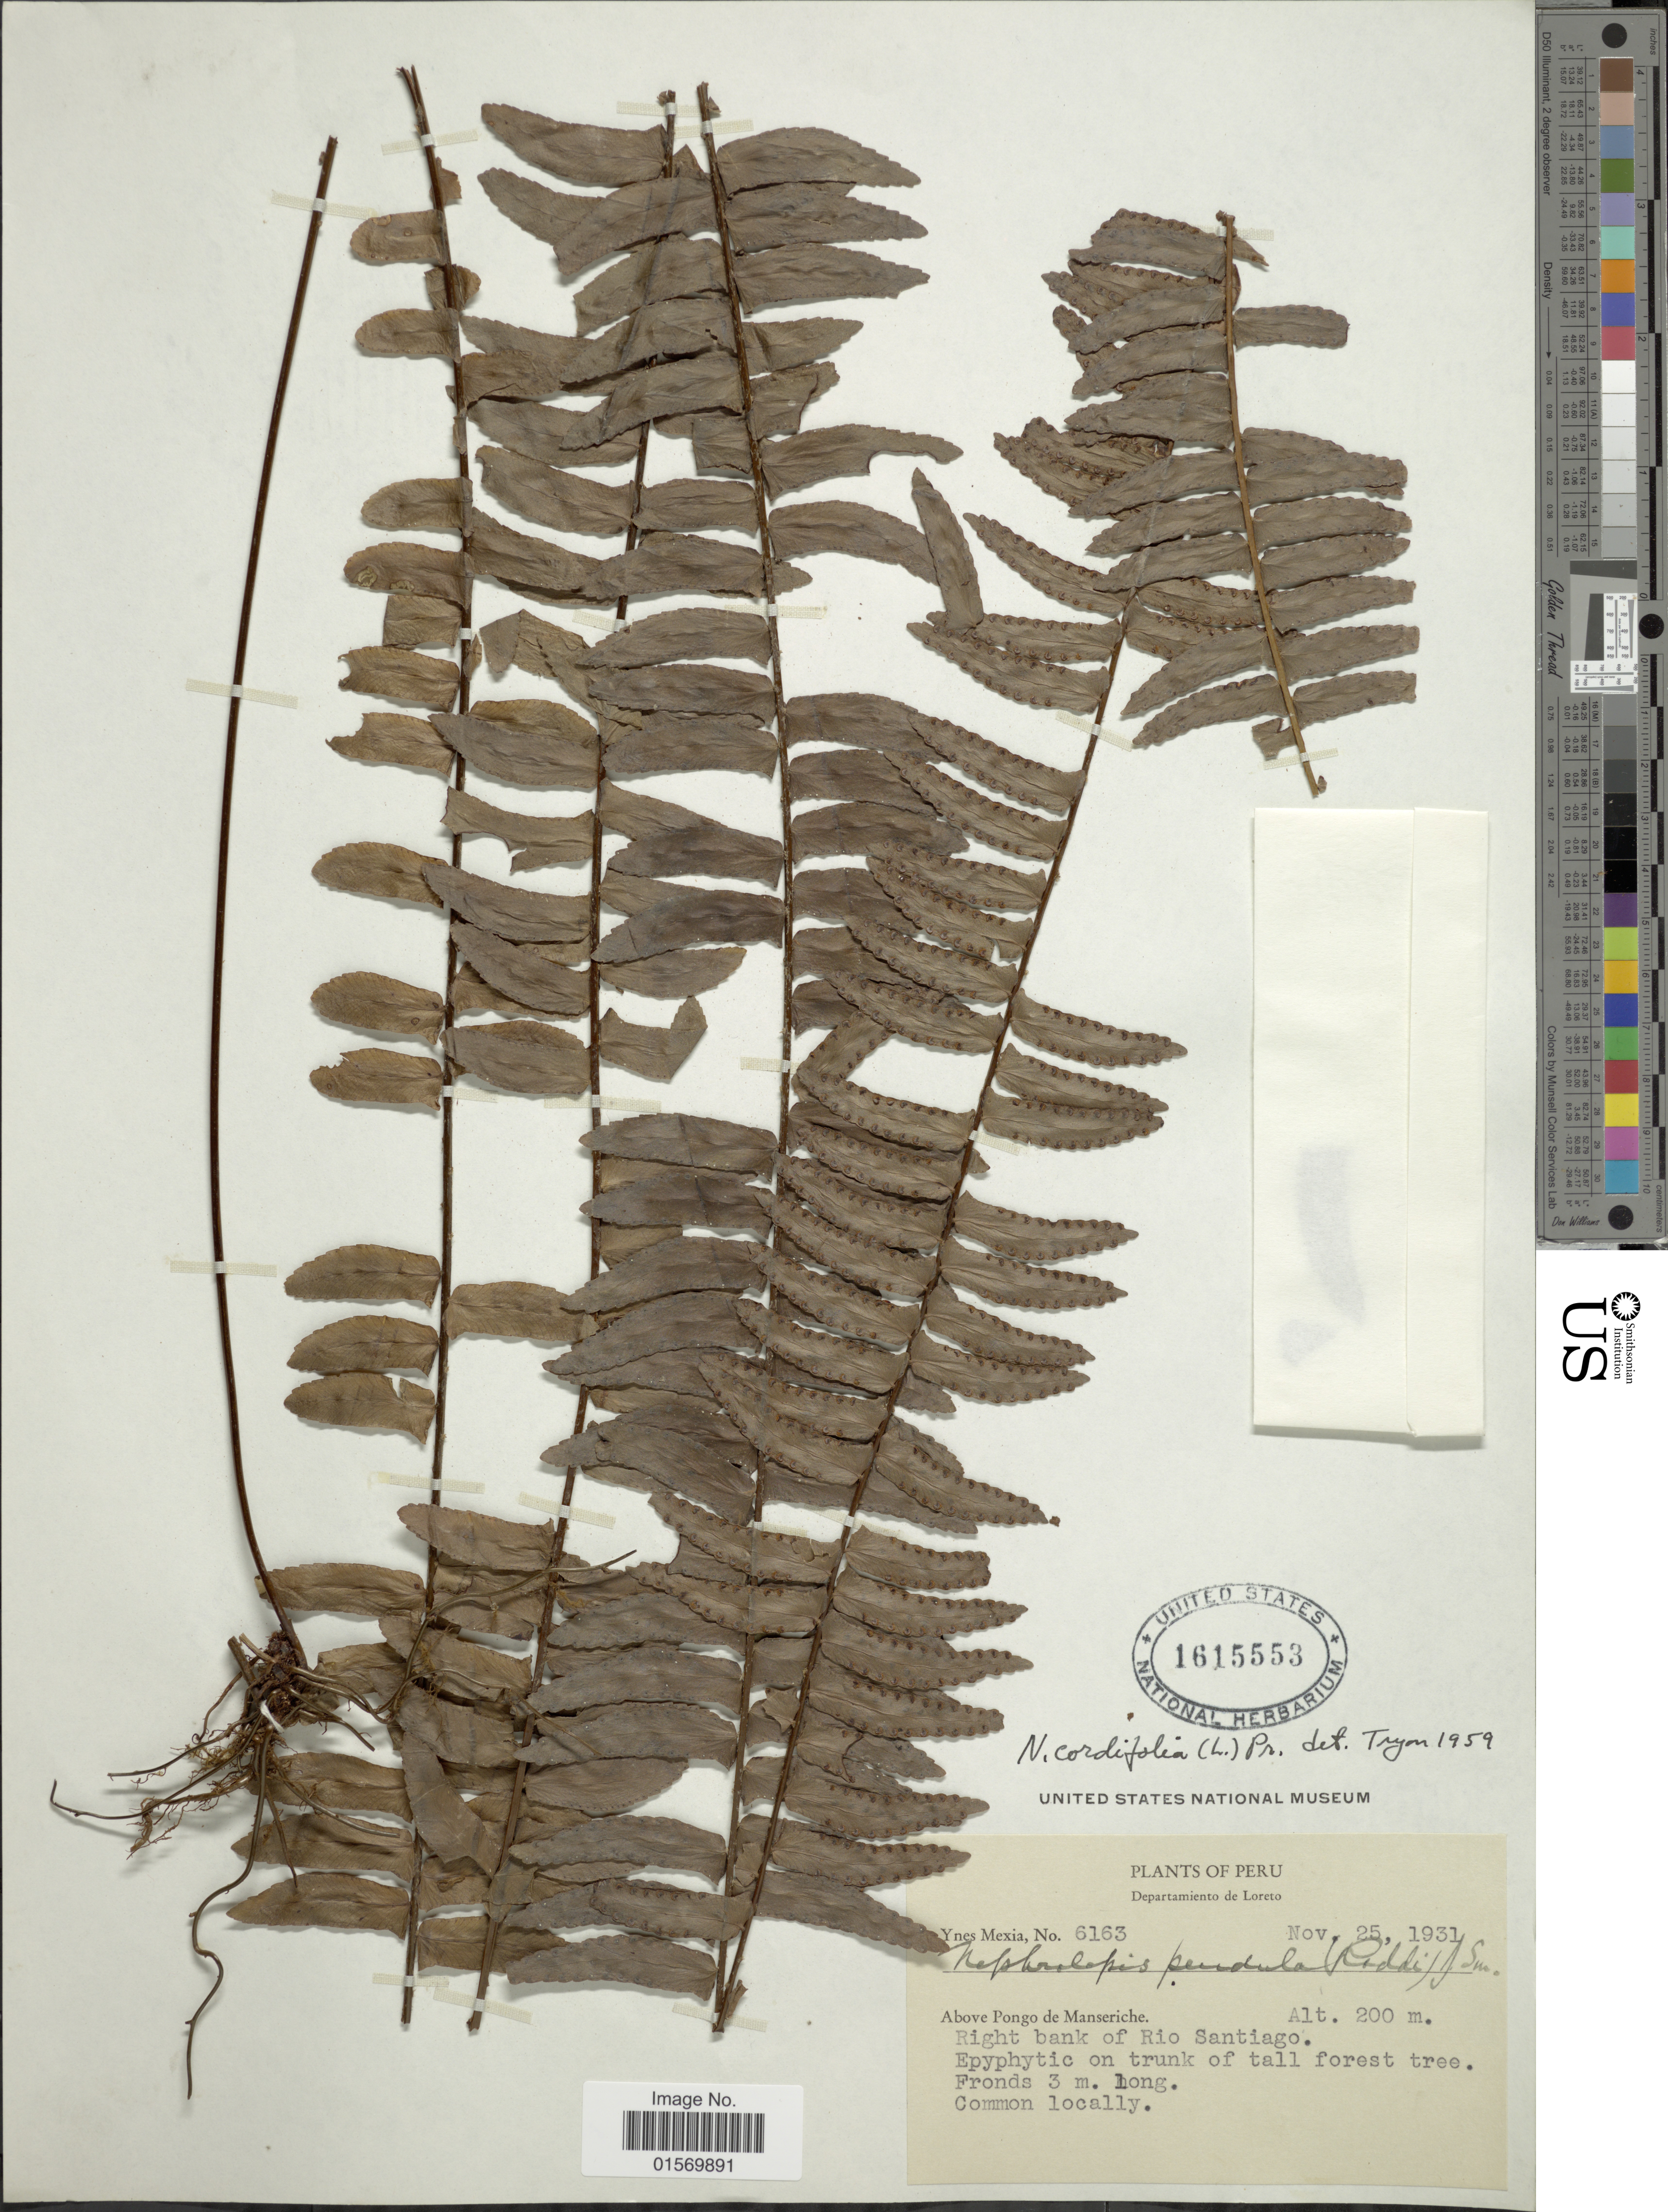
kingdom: Plantae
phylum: Tracheophyta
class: Polypodiopsida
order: Polypodiales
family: Nephrolepidaceae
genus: Nephrolepis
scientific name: Nephrolepis pendula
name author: (Raddi) J. Sm.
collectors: Y. Mexia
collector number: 6163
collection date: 1931-11-25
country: Peru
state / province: Loreto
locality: Above Pongo de Manseriche, right bank of Rio Santiago.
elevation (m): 200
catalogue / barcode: US 1615553